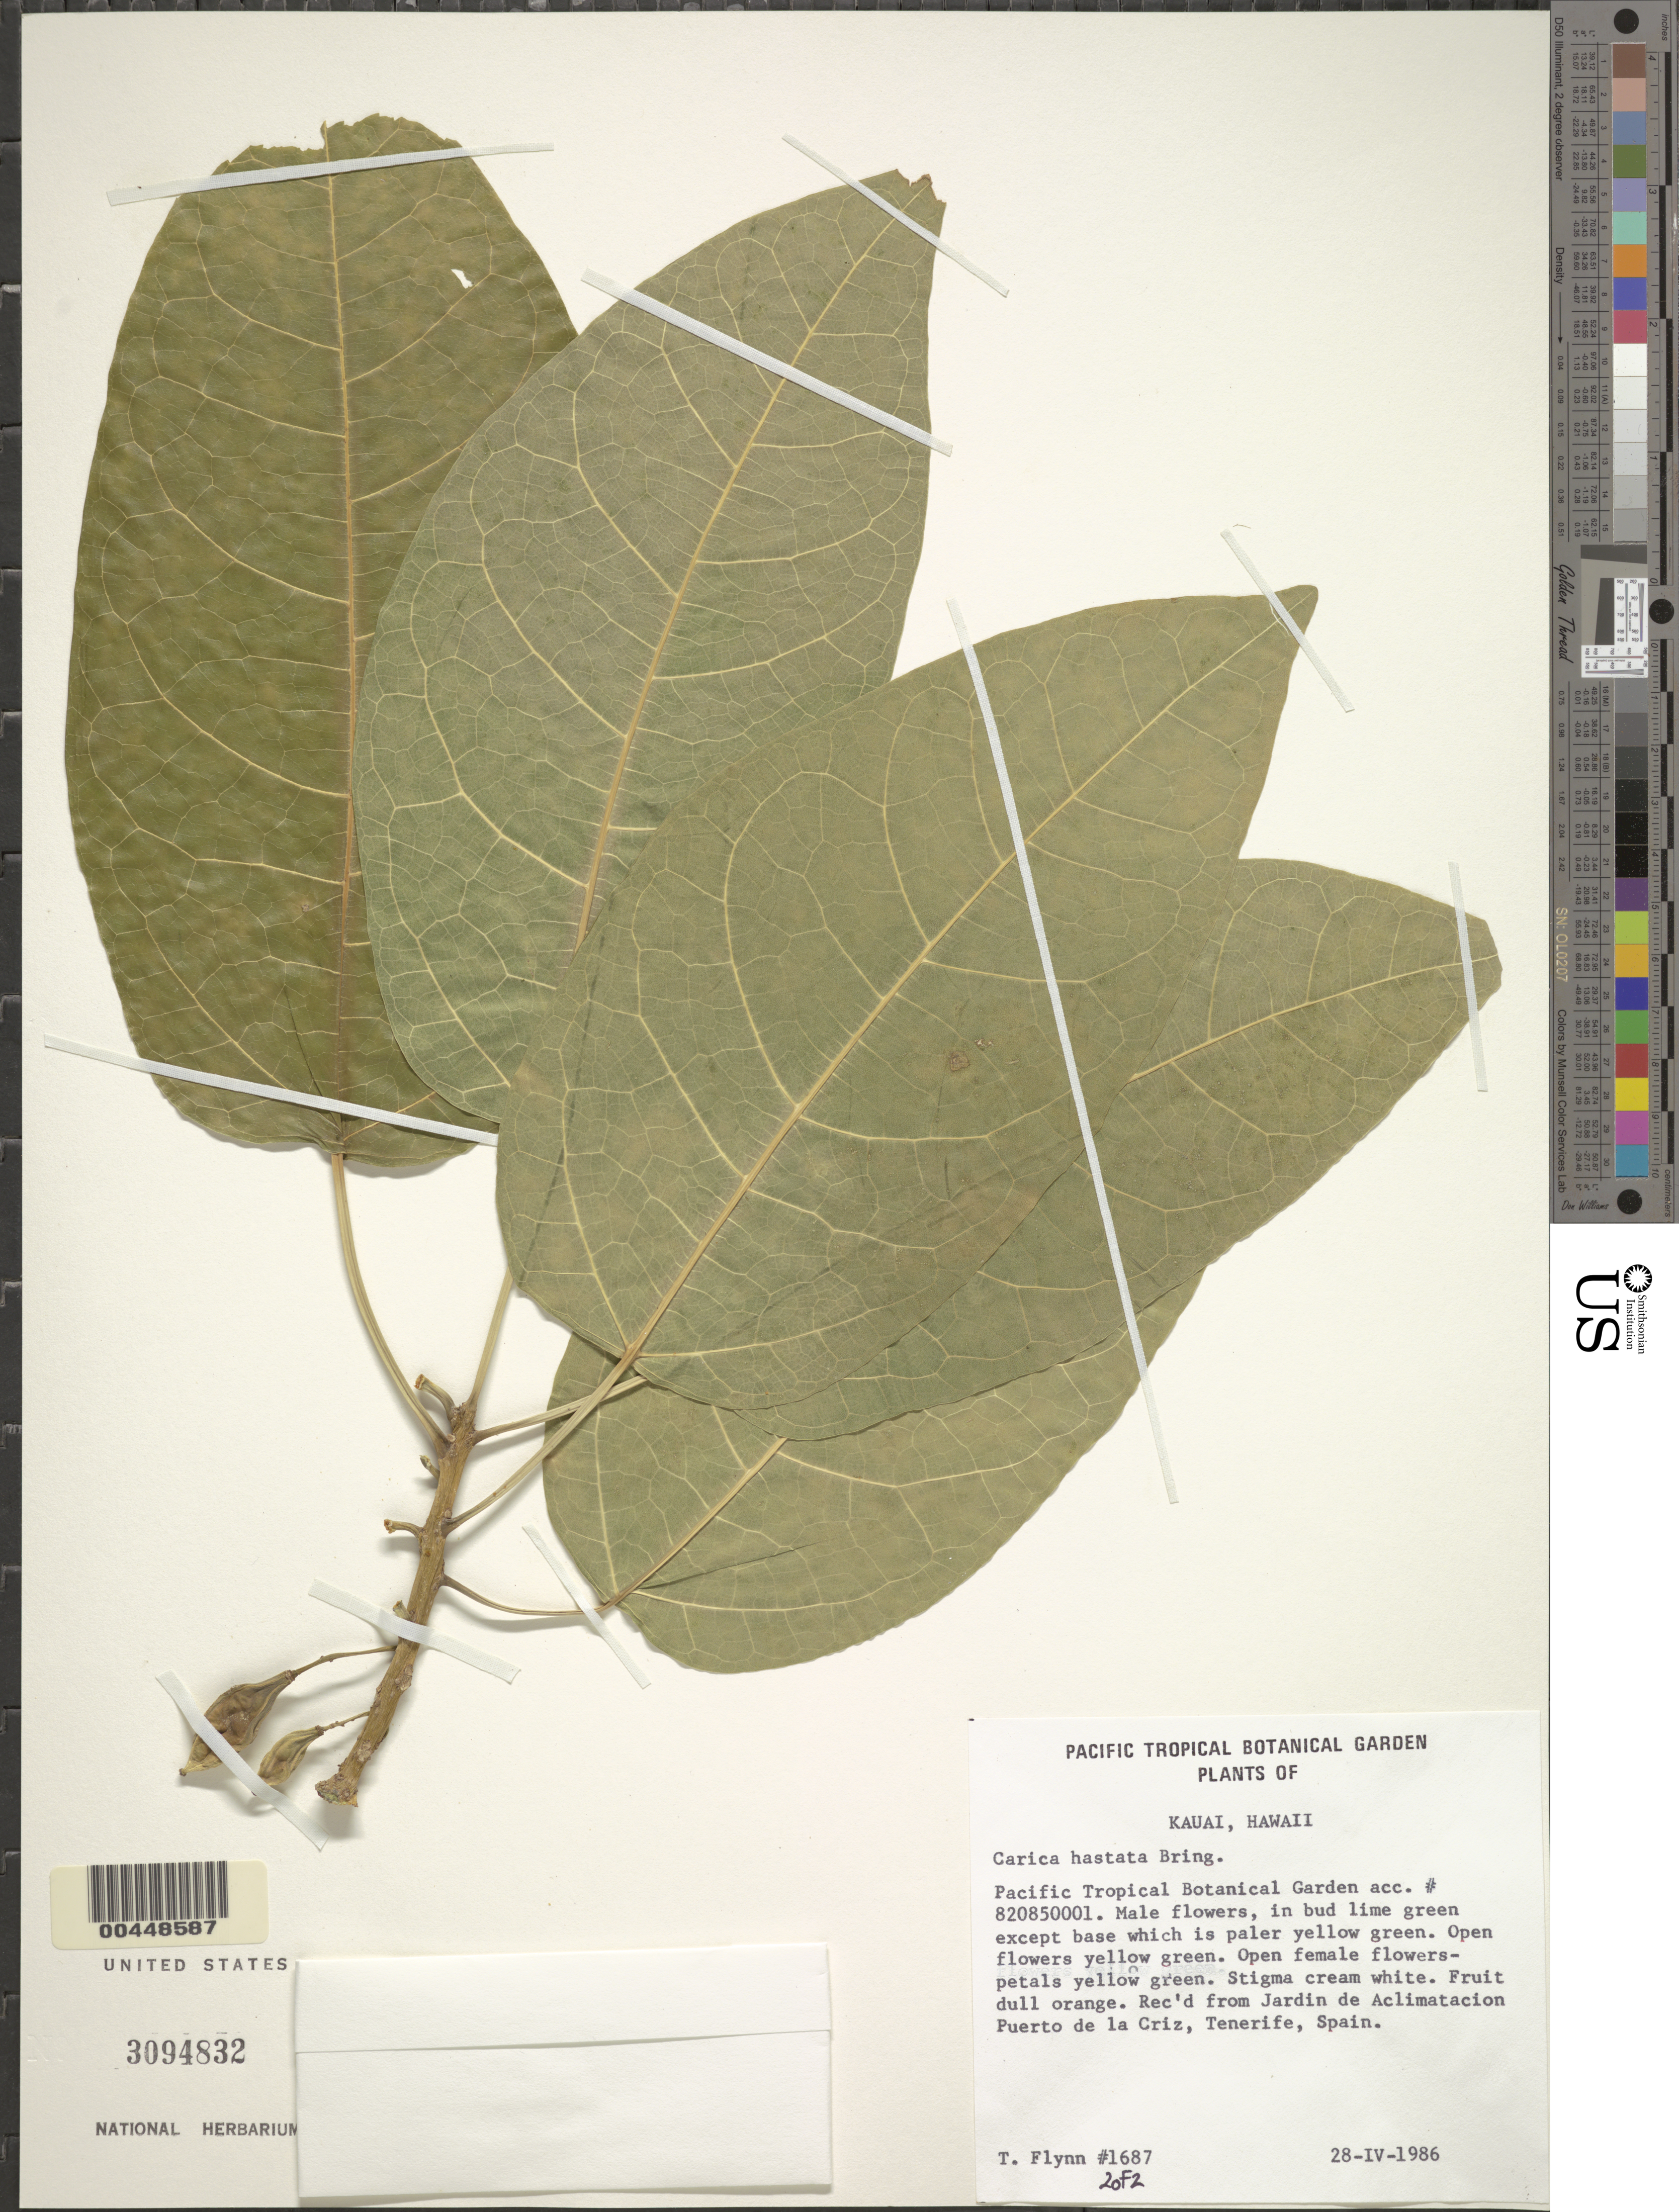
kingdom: Plantae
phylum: Tracheophyta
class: Magnoliopsida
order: Brassicales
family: Caricaceae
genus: Vasconcellea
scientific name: Vasconcellea quercifolia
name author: A. St.-Hil.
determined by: Wagner, W. L., (BOT), Smithsonian Institution - National Museum of Natural History (UNITED STATES)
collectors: T. W. Flynn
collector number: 1687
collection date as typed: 28 Apr 1986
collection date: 1986-04-28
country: United States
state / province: Hawaii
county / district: Kauai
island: Kaua'i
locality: Pacific Tropical Botanical Garden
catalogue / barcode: US 3094832